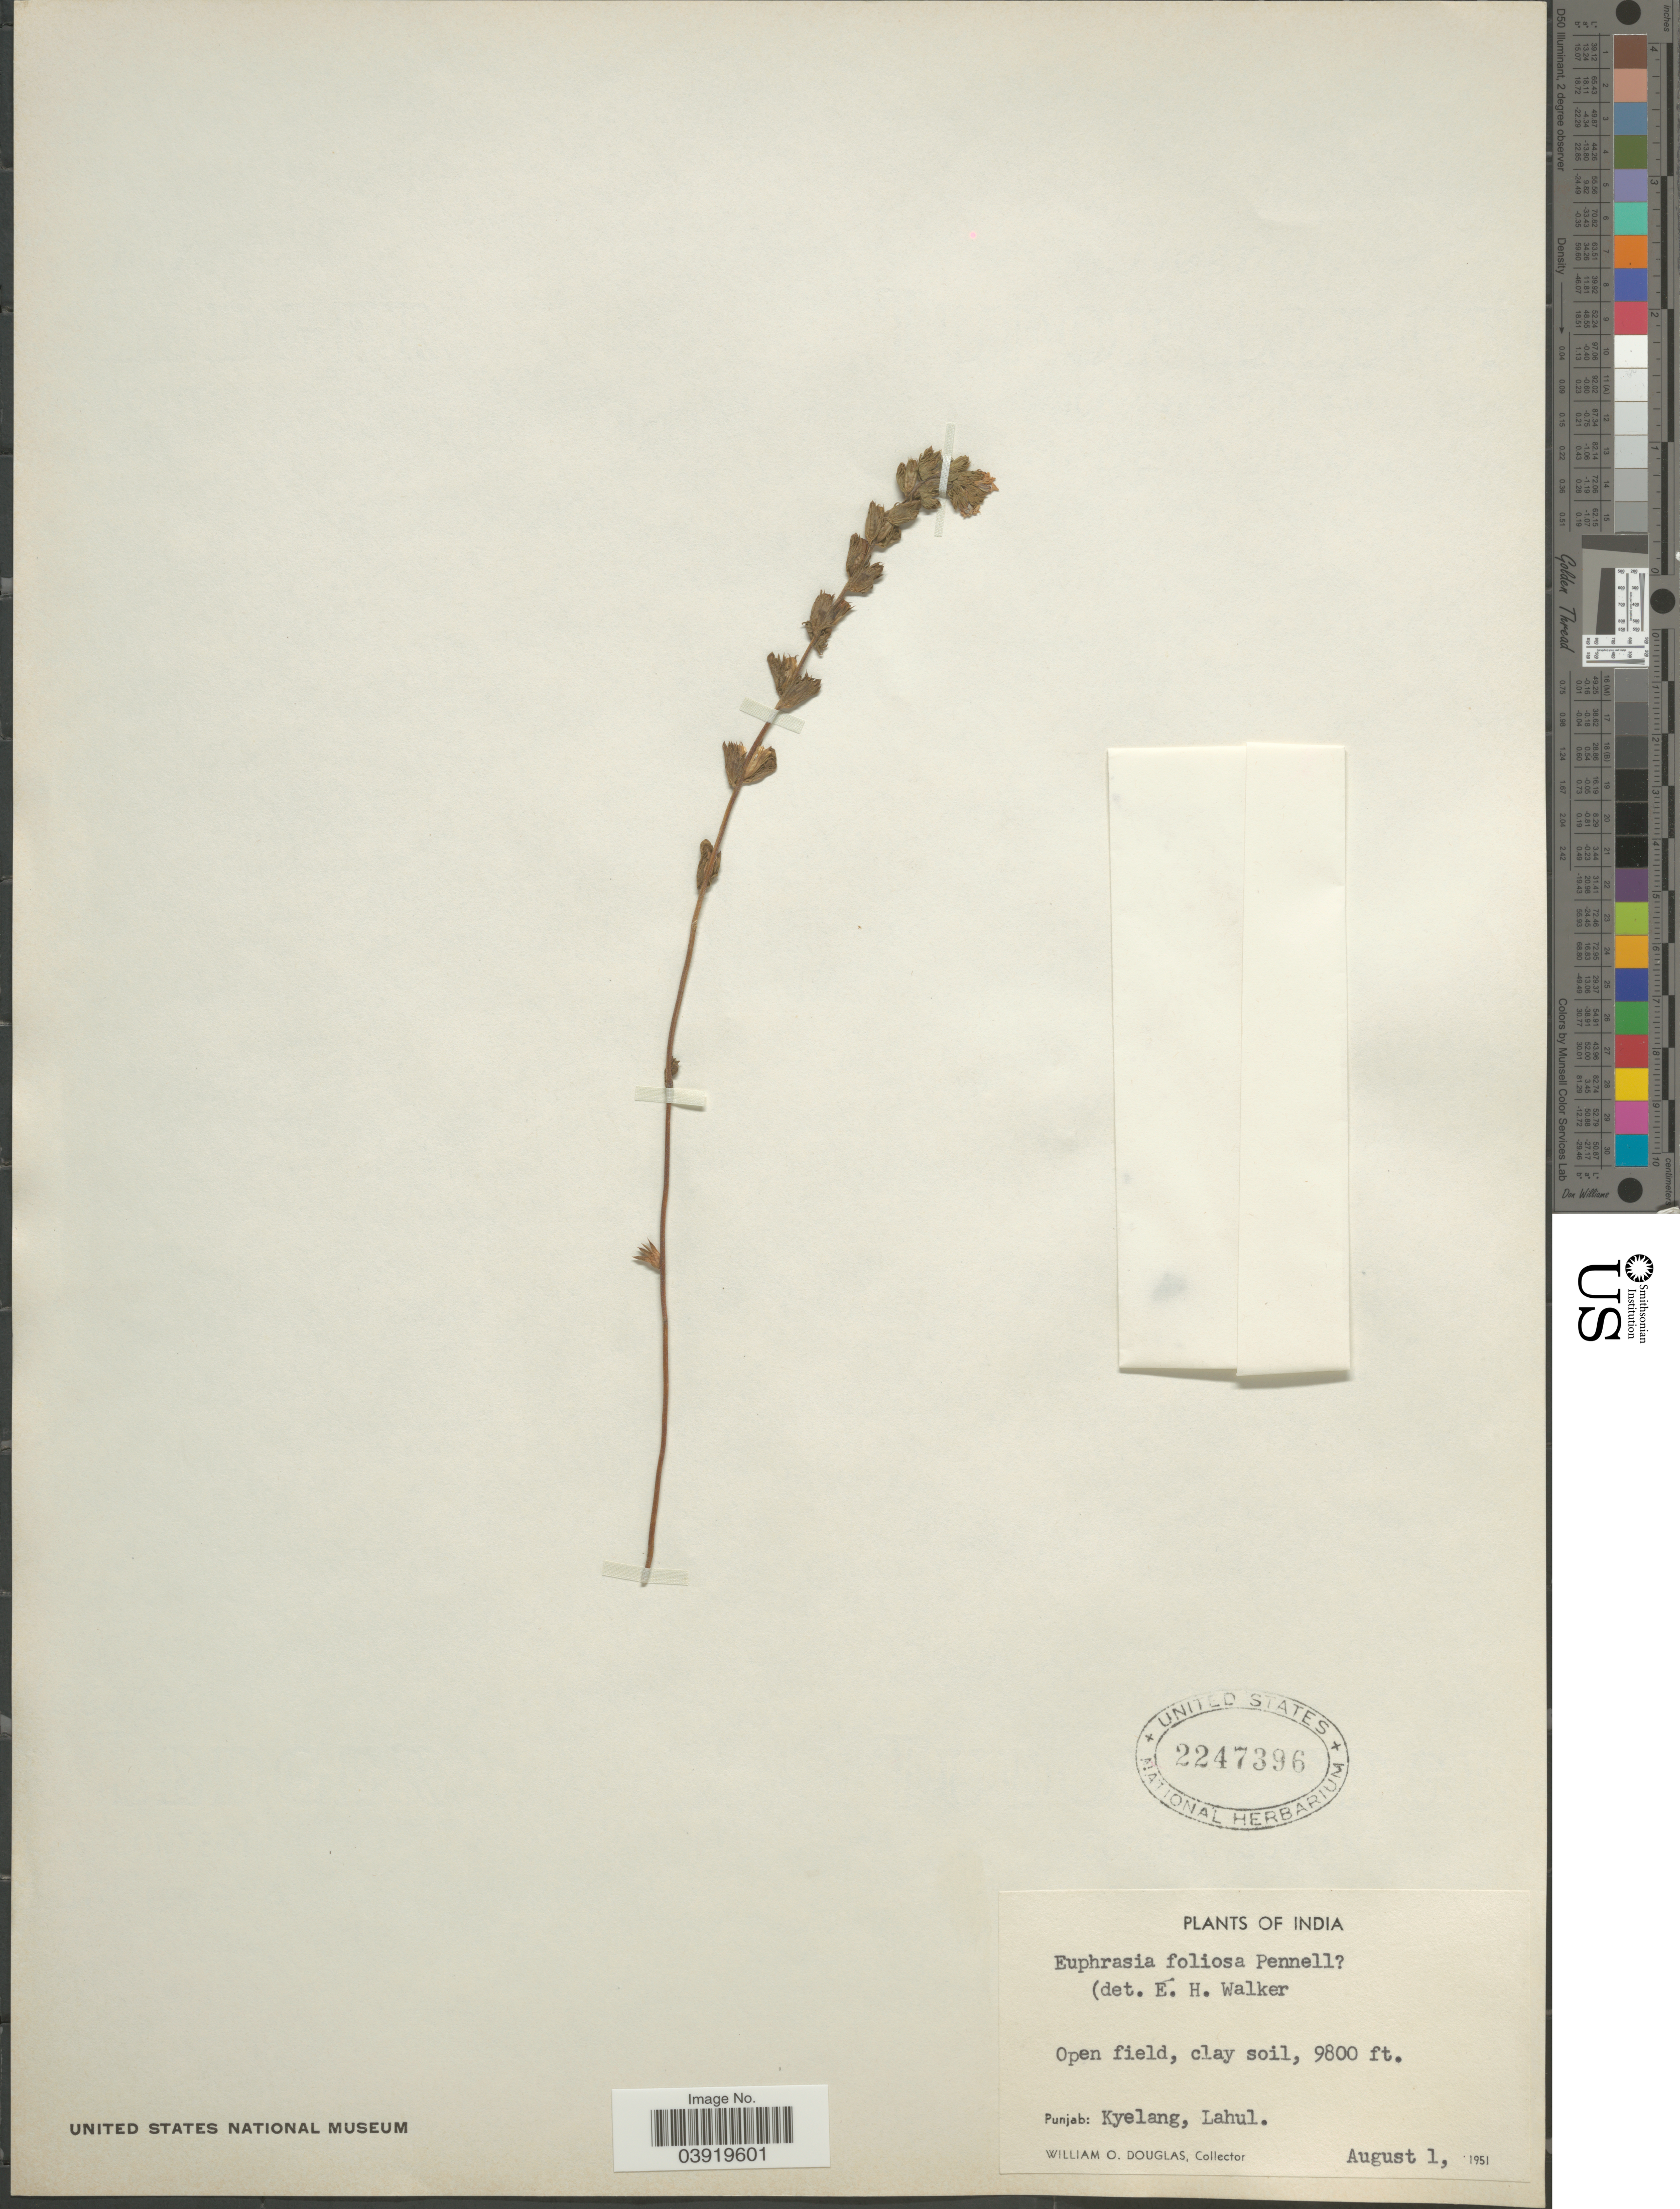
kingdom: Plantae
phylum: Tracheophyta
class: Magnoliopsida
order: Lamiales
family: Orobanchaceae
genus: Euphrasia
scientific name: Euphrasia foliosa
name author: Pennell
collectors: W. Douglas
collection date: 1951-08-01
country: India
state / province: Punjab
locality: Kyelang, Lahul.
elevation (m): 2987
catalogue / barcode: US 2247396